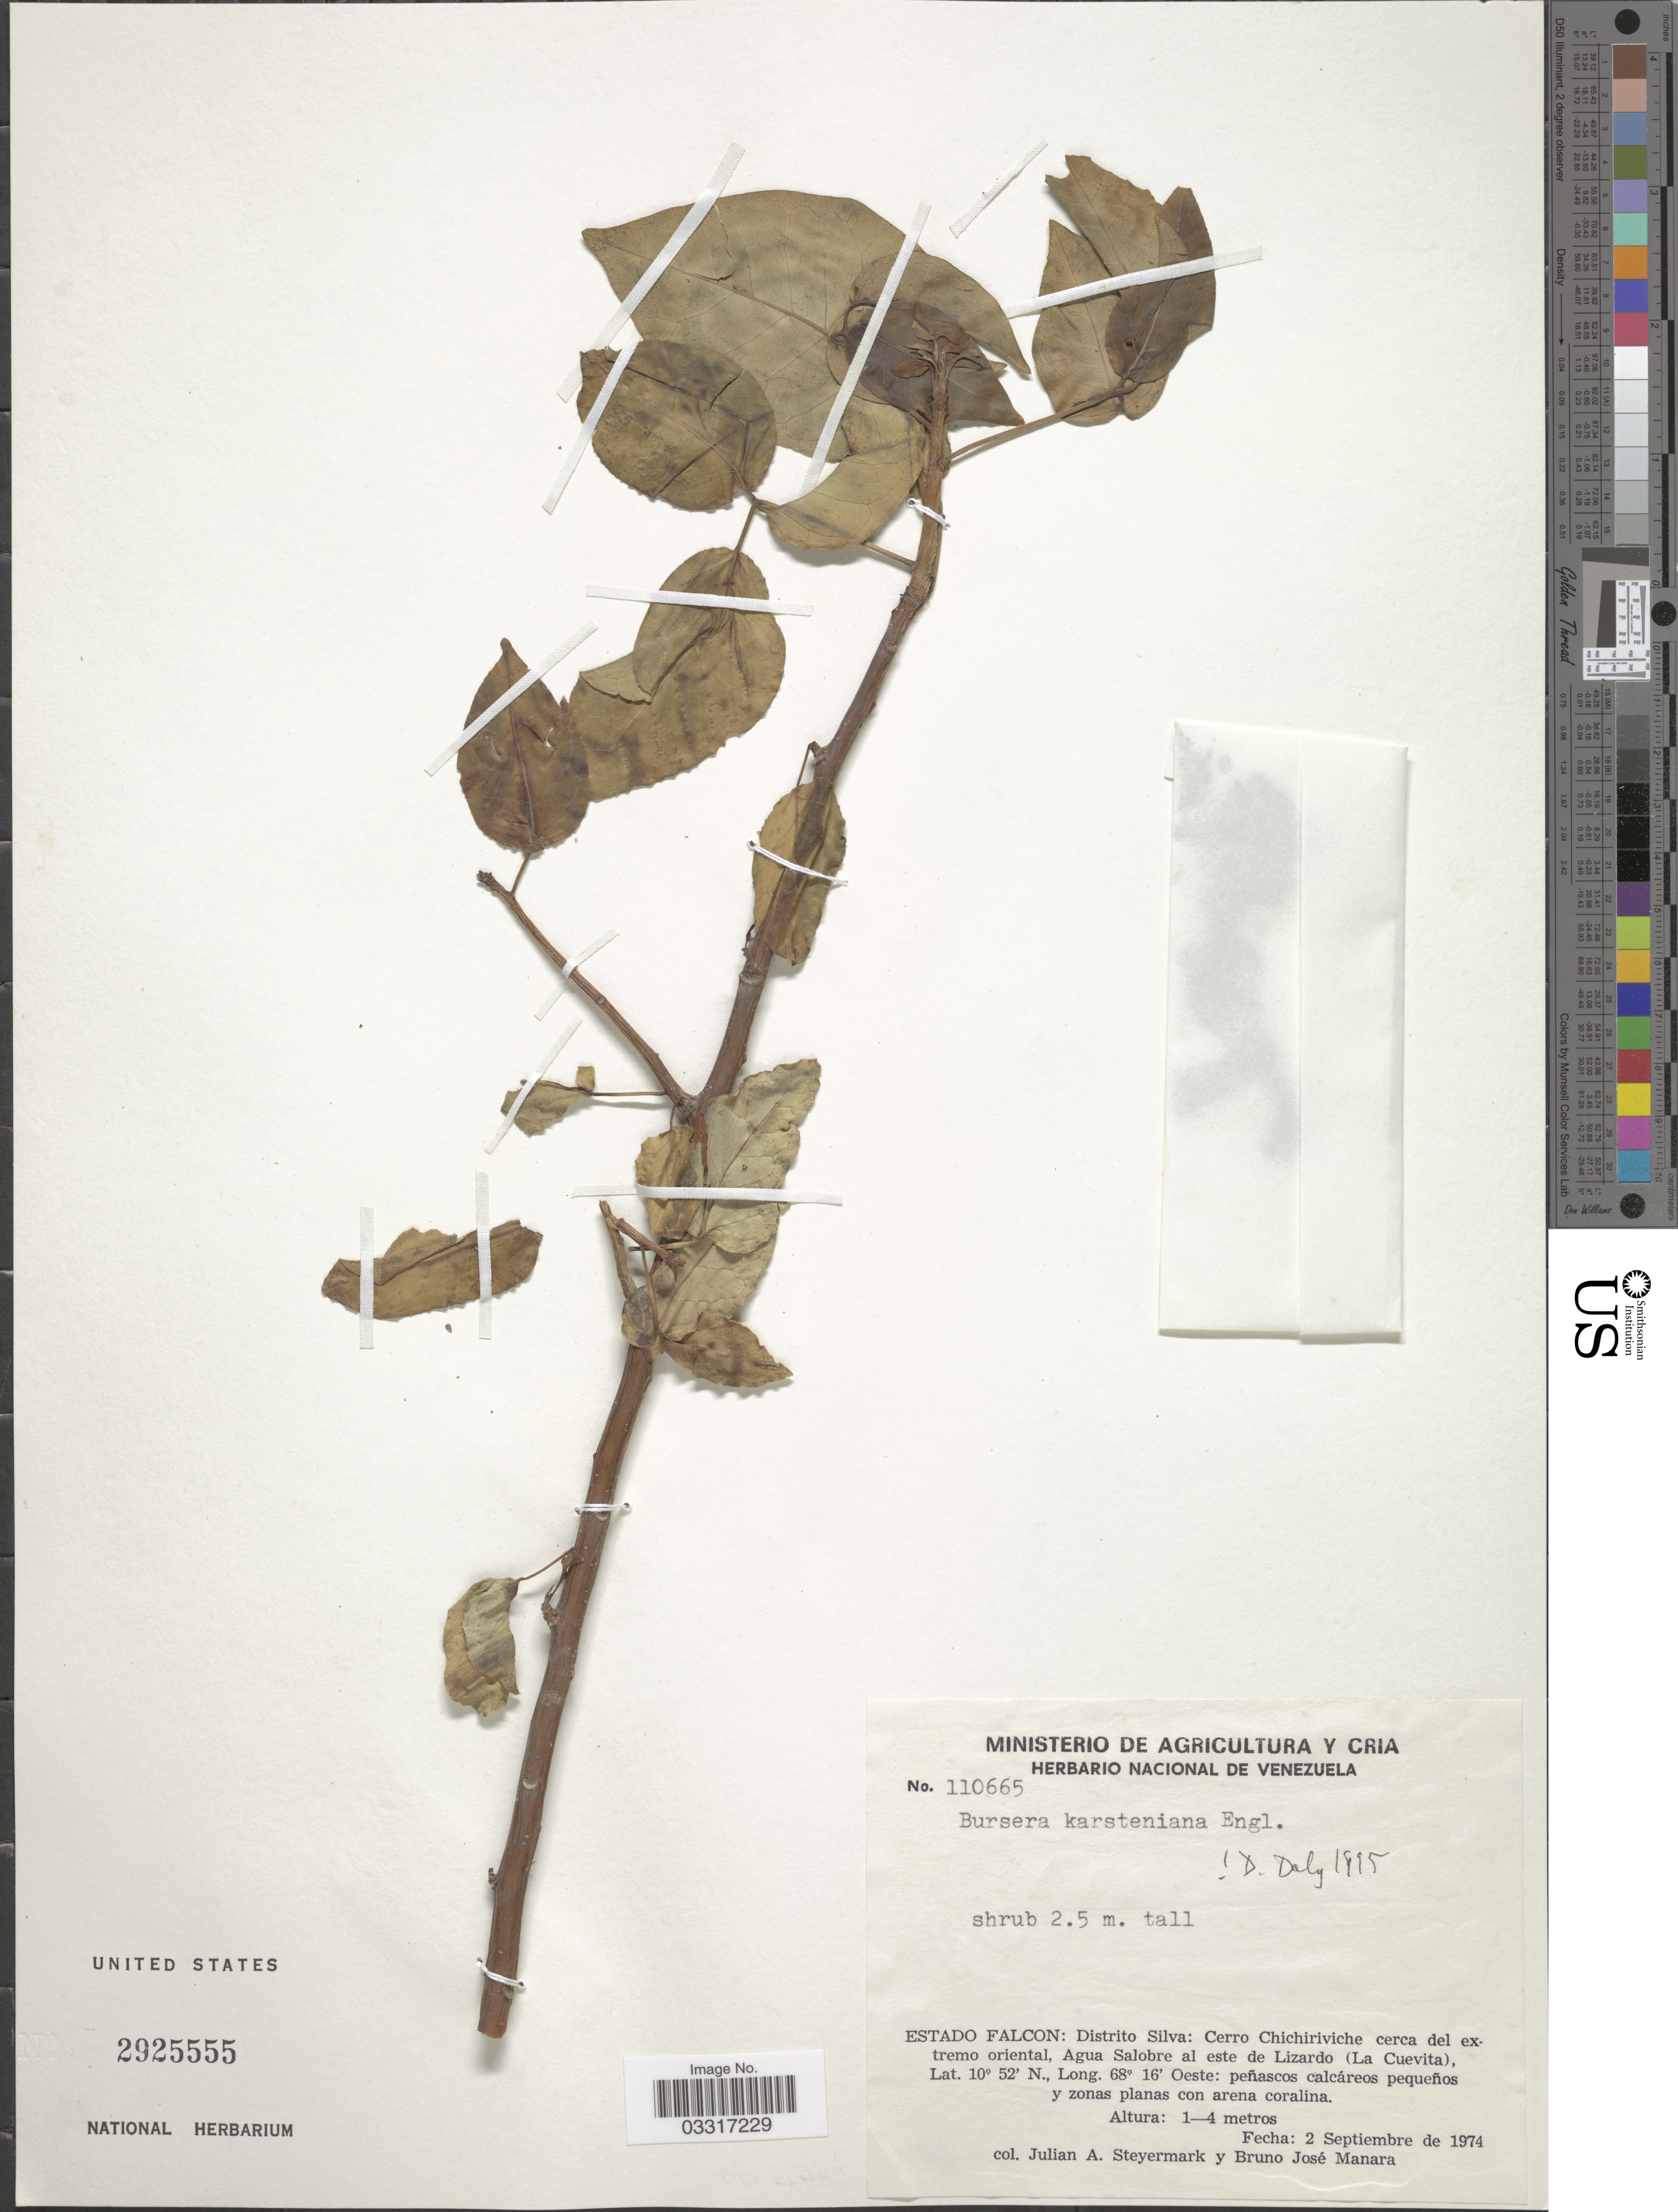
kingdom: Plantae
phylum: Tracheophyta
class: Magnoliopsida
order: Sapindales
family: Burseraceae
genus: Bursera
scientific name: Bursera karsteniana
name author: Engl.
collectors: J. Steyermark & B. Manara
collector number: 110665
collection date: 1974-09-02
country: Venezuela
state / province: Falcón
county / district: Silva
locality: Distrito Silva: Cerro Chichiriviche cerca del extremo oriental, Agua Salobre al este de Lizardo (La Cuevita).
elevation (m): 1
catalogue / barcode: US 2925555